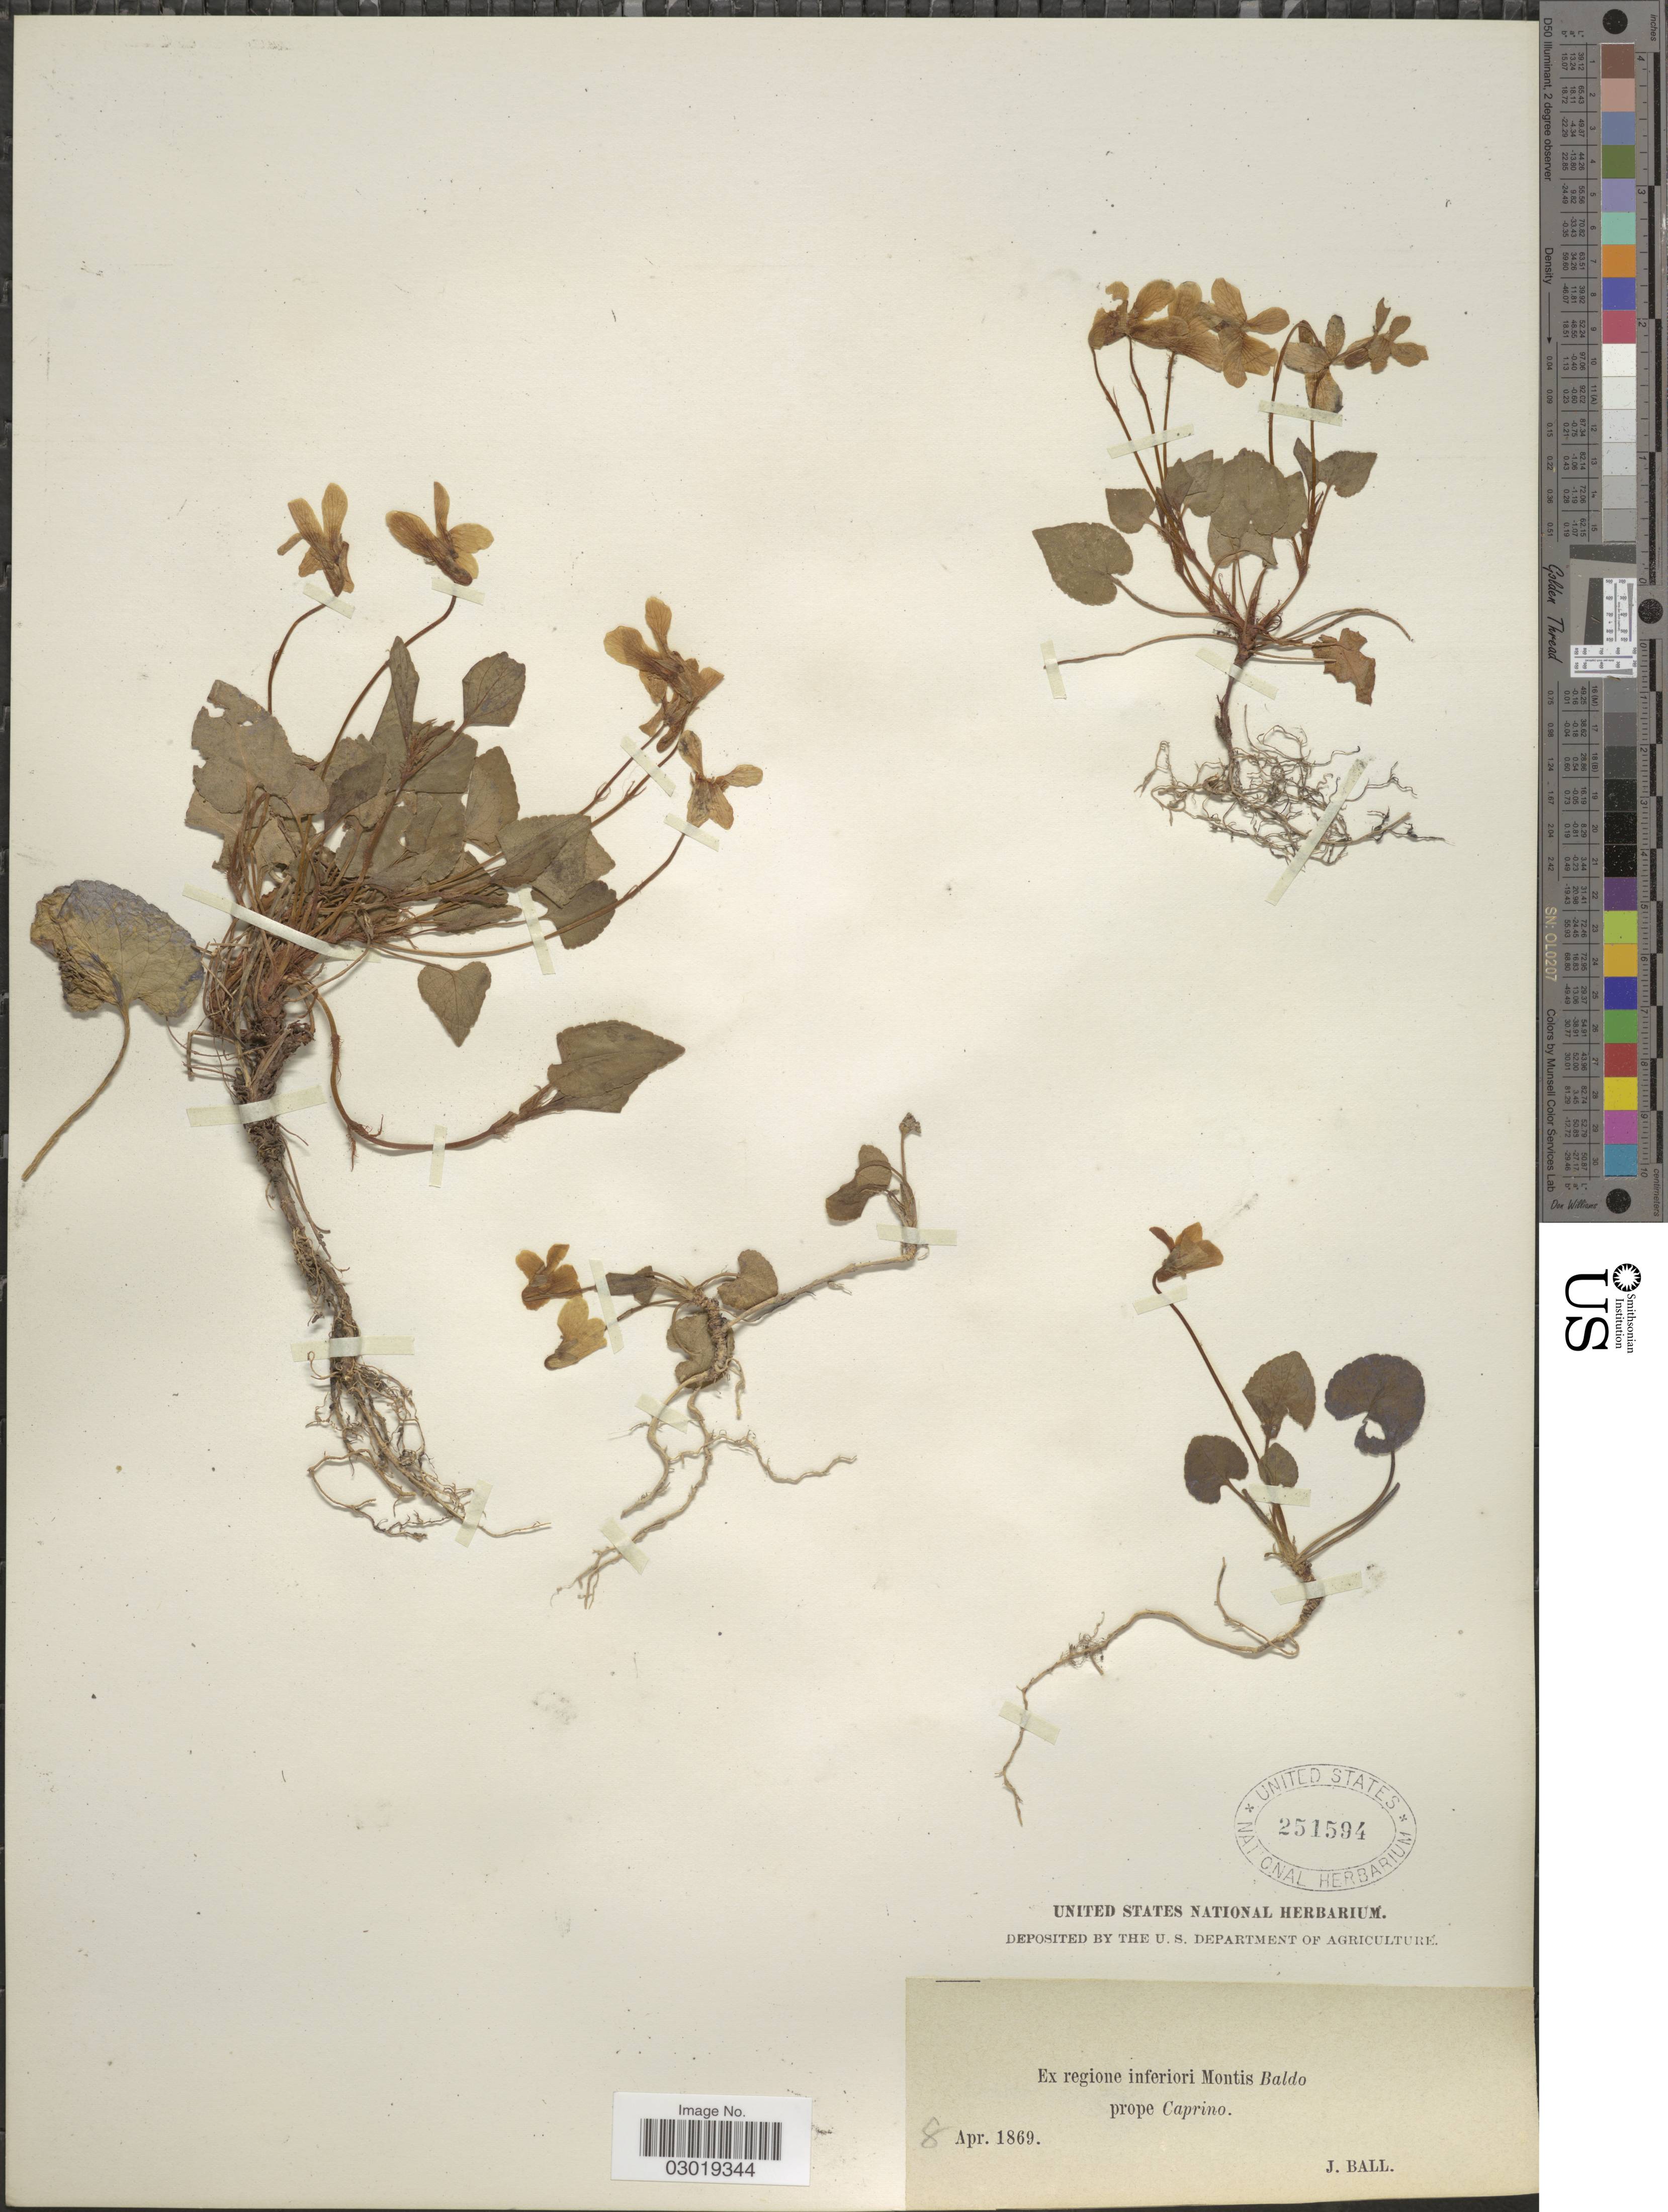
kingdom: Plantae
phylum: Tracheophyta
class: Magnoliopsida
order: Malpighiales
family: Violaceae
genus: Viola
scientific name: Viola sp.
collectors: J. Ball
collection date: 1869-04-08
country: Italy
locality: Ex Regione inferiori Montis Baldo prope Caprino.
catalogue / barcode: US 251594